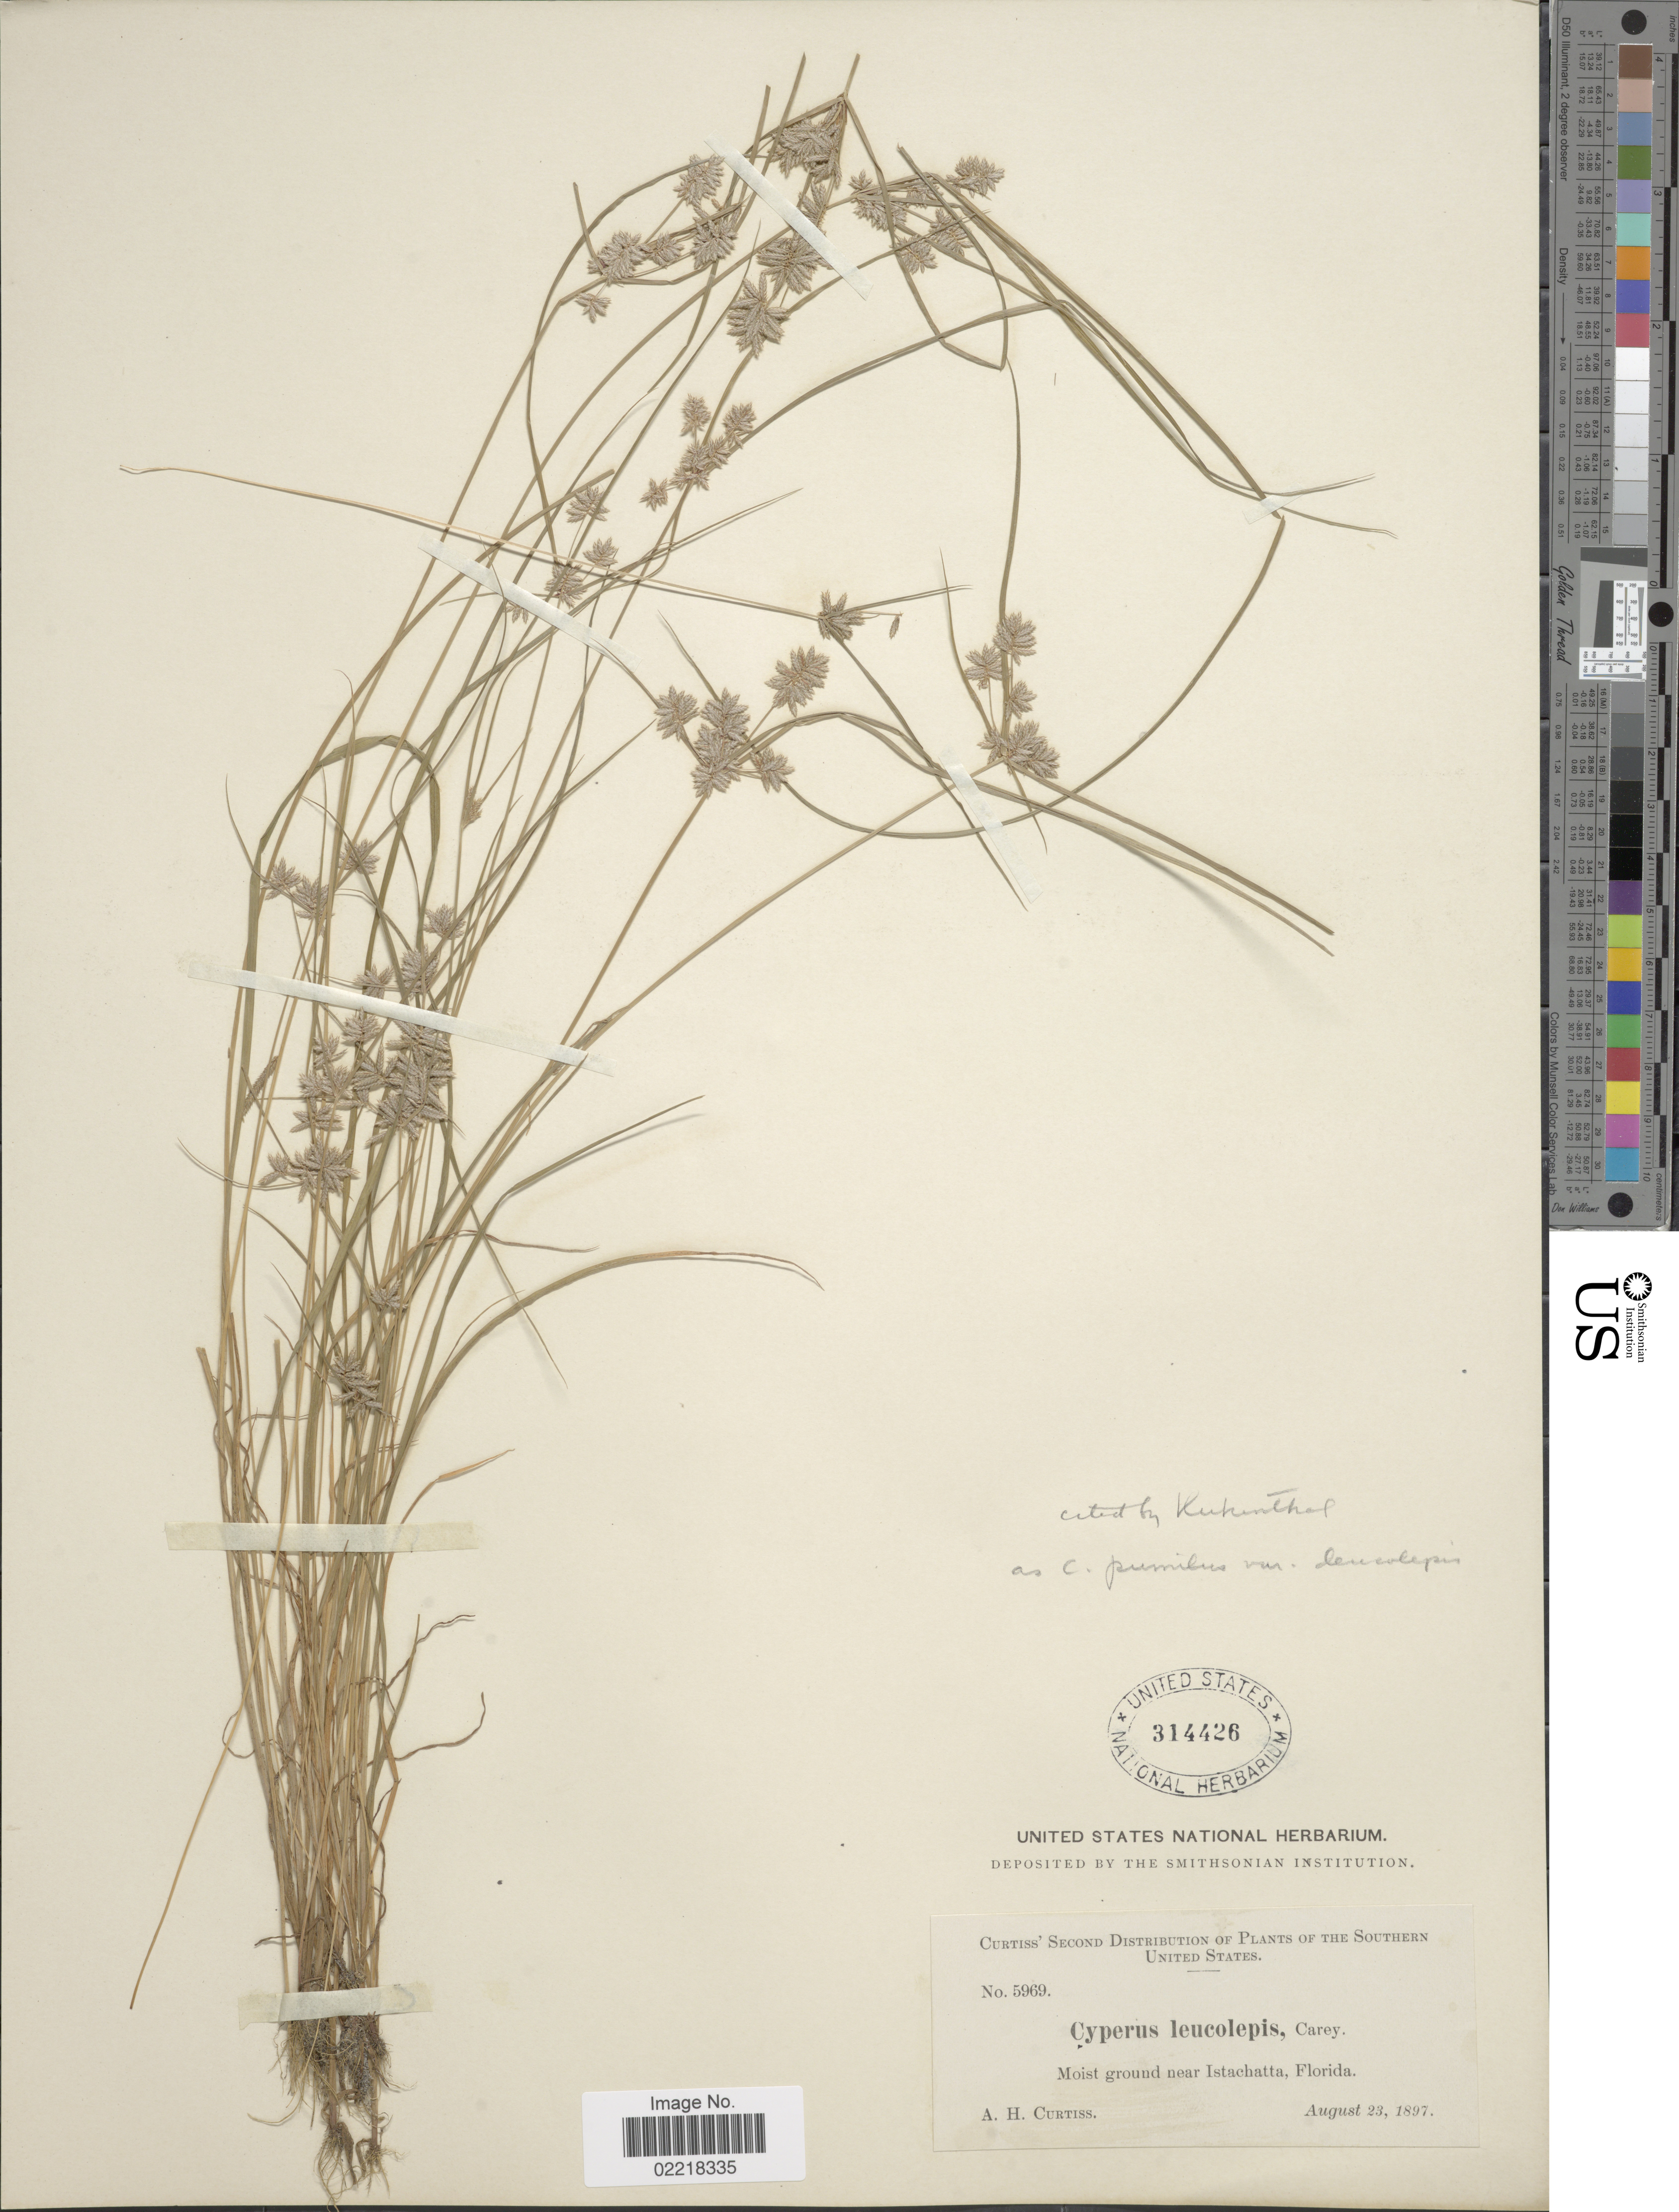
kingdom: Plantae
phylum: Tracheophyta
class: Liliopsida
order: Poales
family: Cyperaceae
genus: Cyperus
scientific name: Cyperus pumilus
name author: L.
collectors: A. H. Curtiss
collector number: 5969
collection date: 1897-08-23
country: United States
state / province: Florida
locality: Southern United States, Istachatta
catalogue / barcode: US 314426